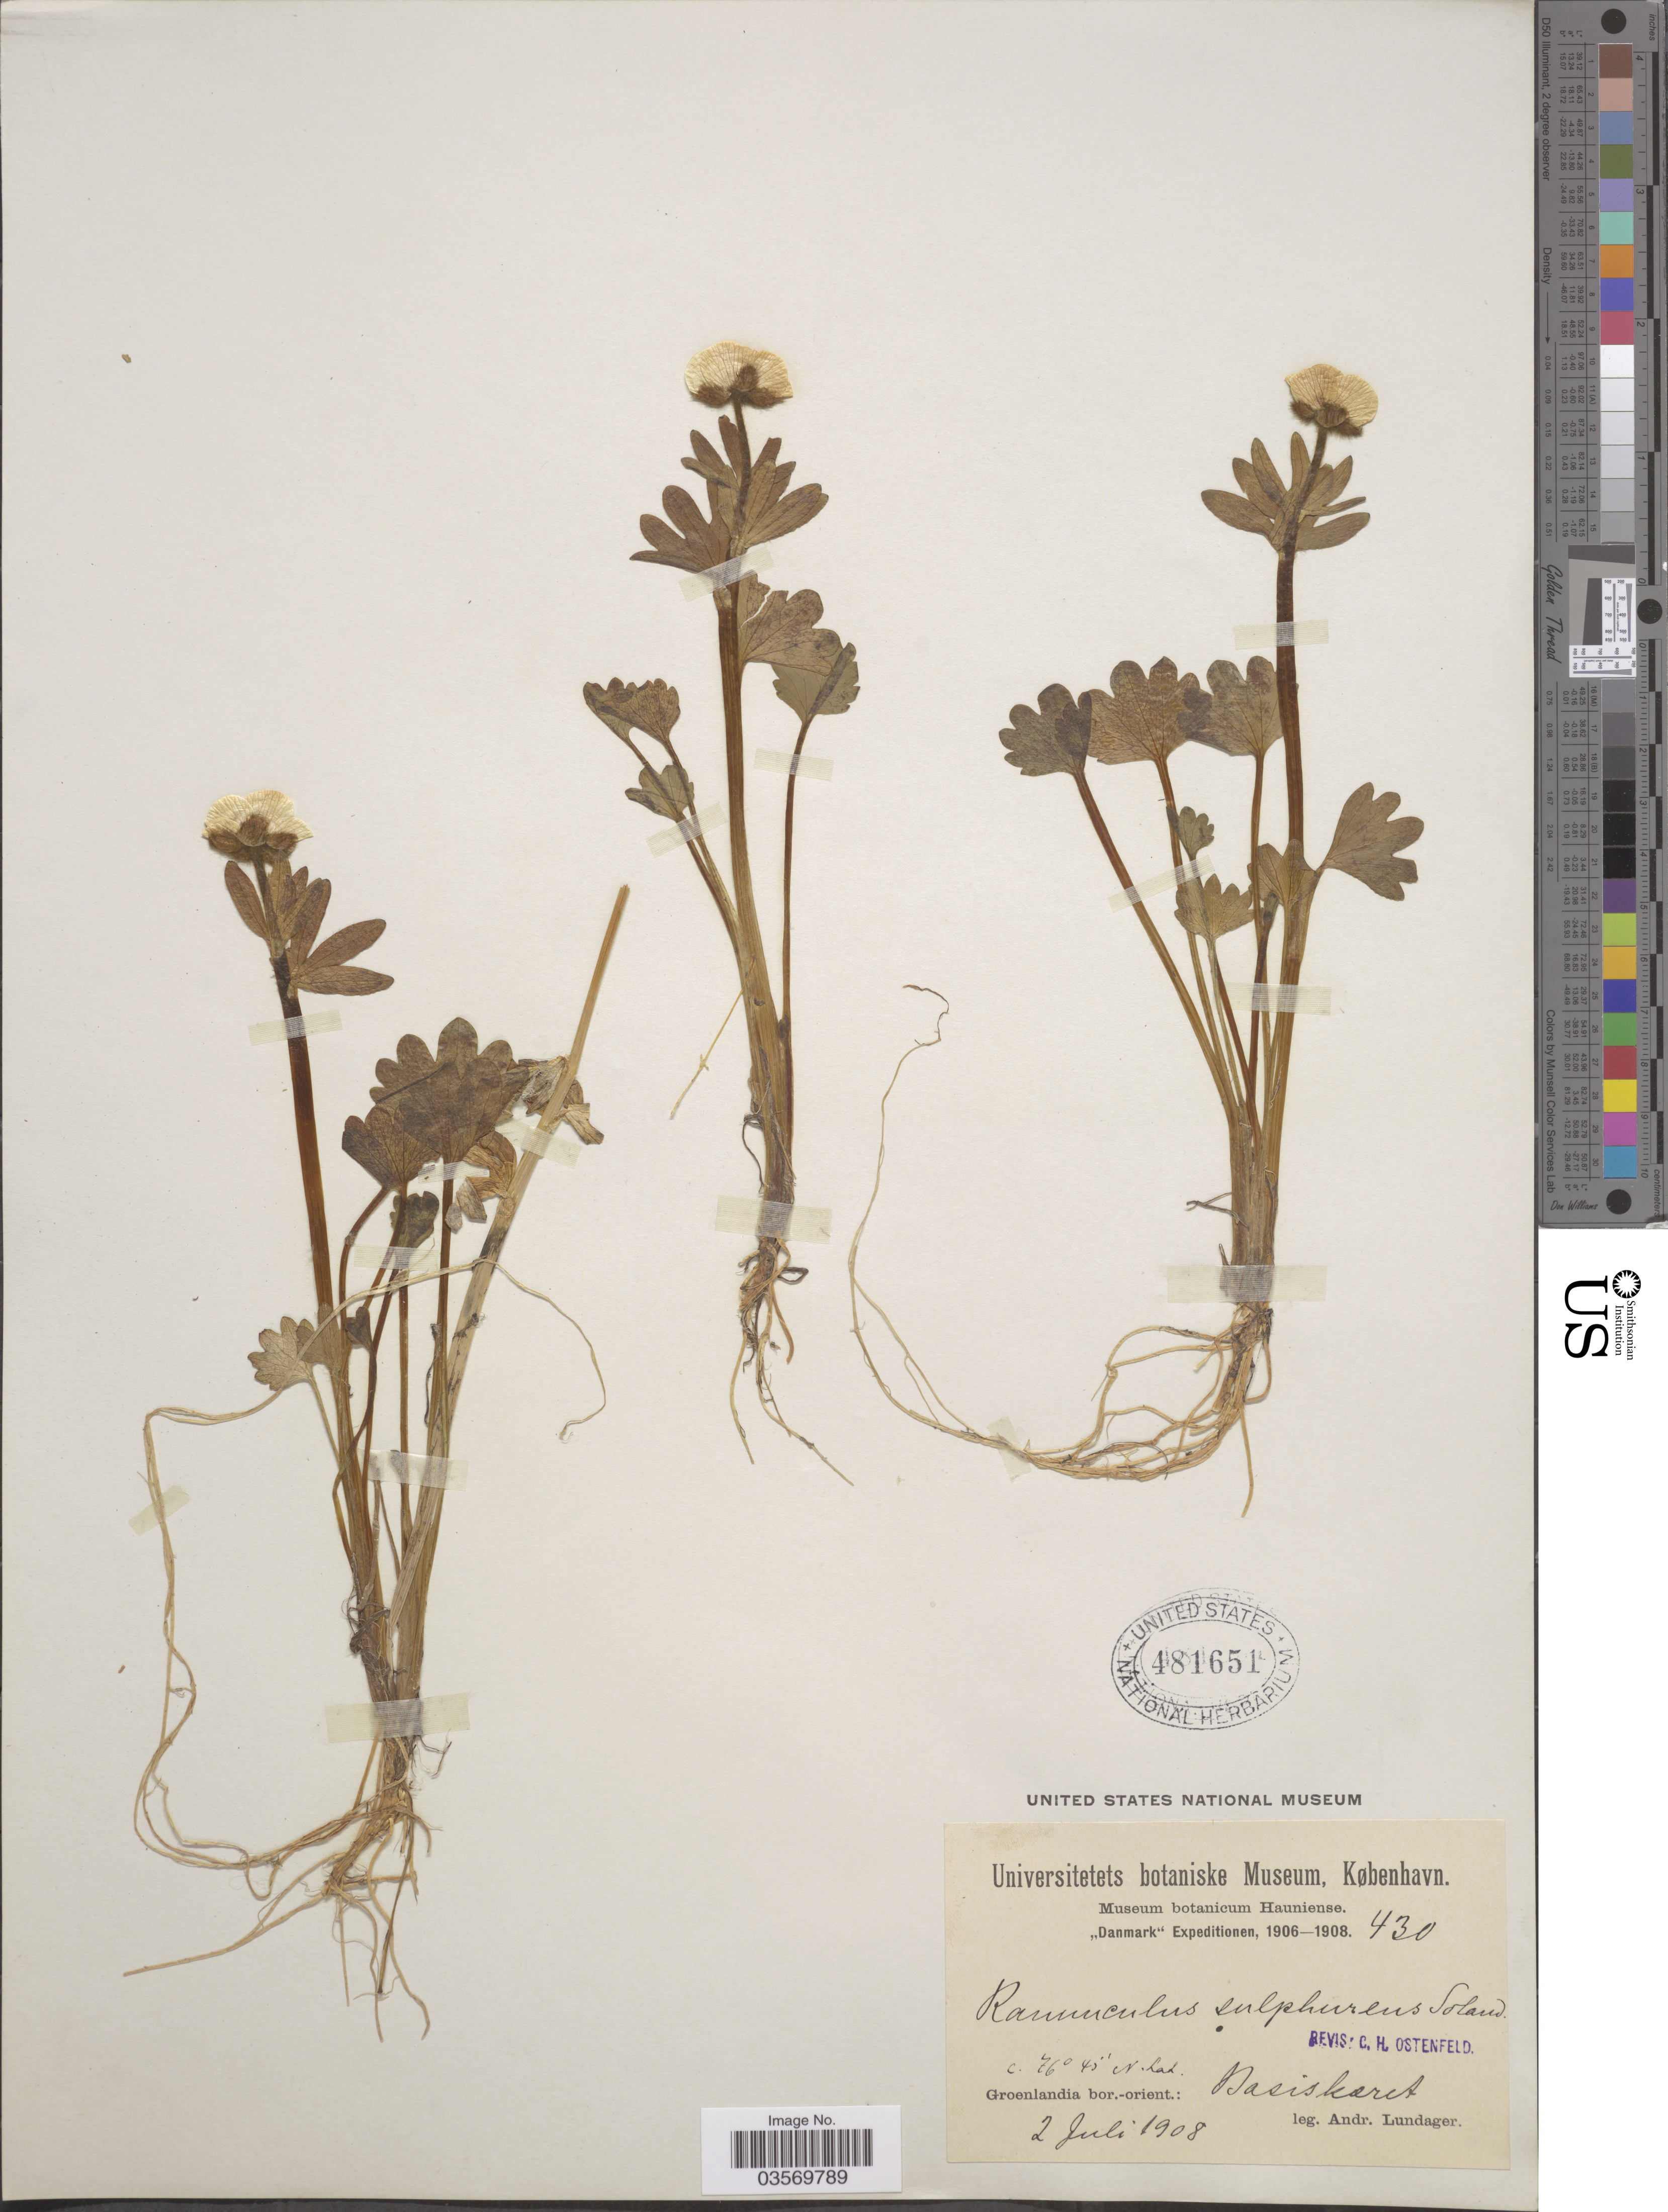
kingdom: Plantae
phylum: Tracheophyta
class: Magnoliopsida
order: Ranunculales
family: Ranunculaceae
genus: Ranunculus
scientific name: Ranunculus sulphureus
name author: Sol.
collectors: A. Lundager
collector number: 430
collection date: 1908-07-02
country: Greenland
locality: Groenlandia bor.-orient.: Basiskaret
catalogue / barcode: US 481651